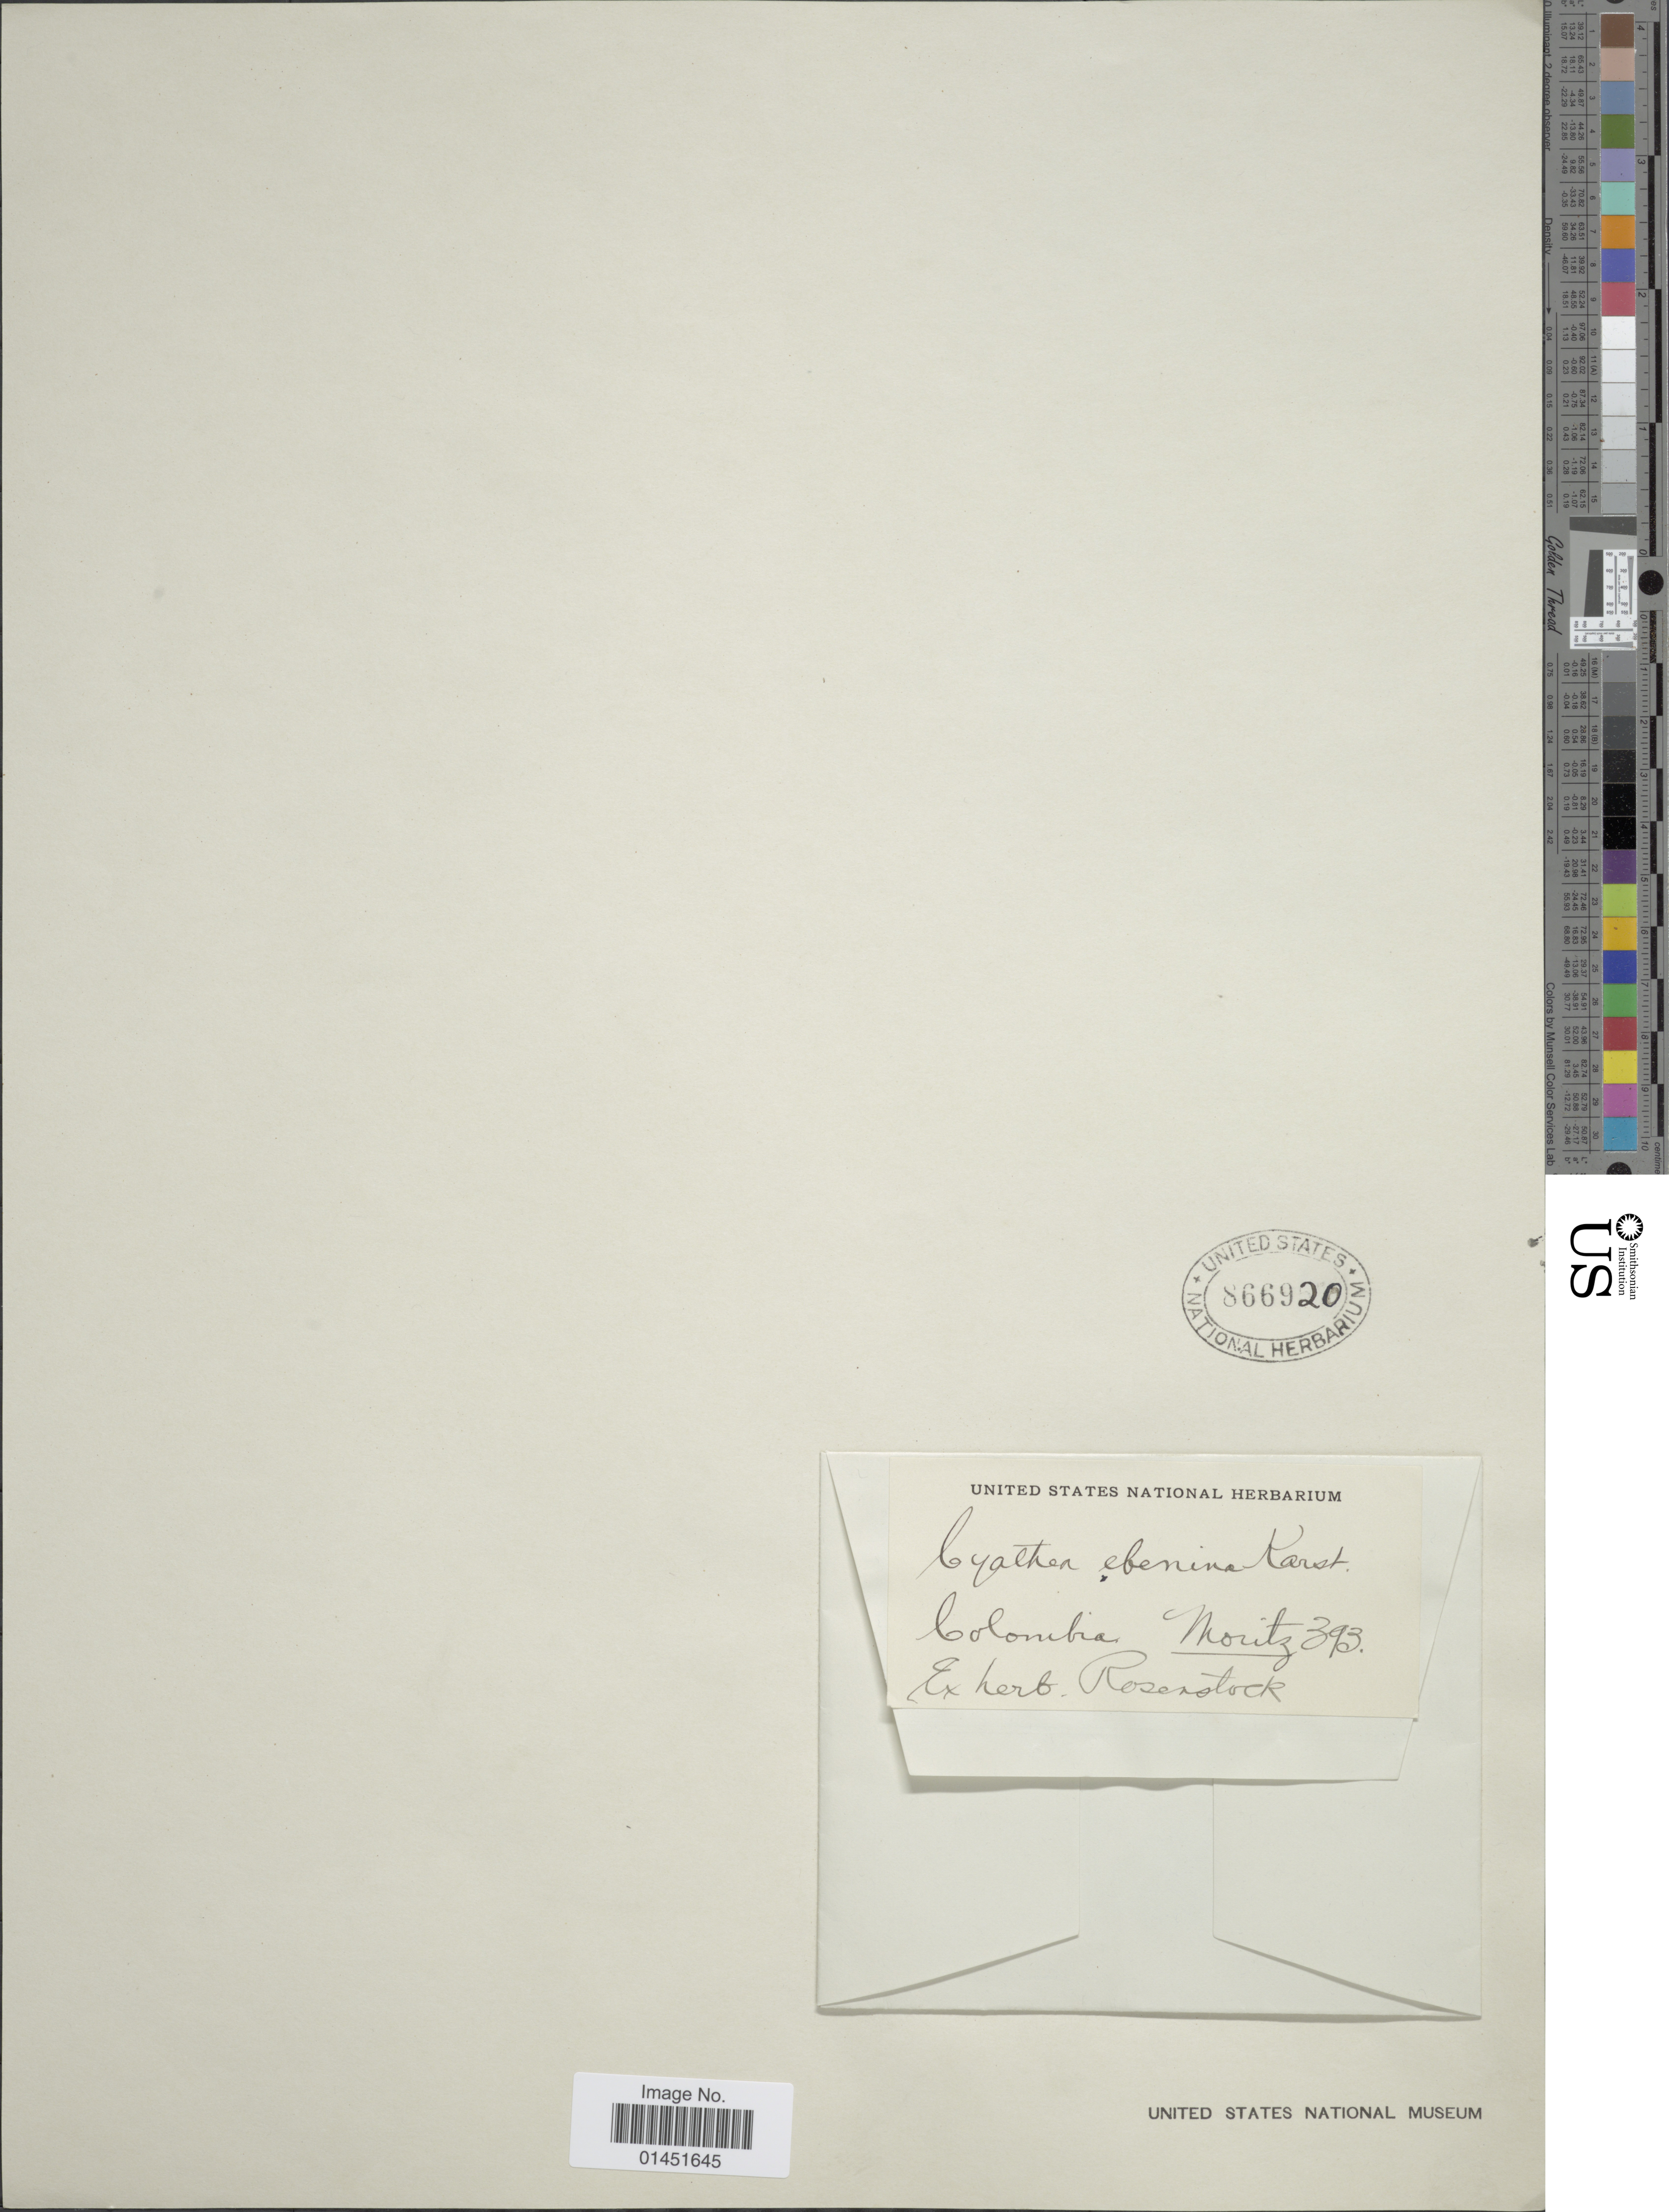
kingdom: Plantae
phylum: Tracheophyta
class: Polypodiopsida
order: Cyatheales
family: Cyatheaceae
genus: Cyathea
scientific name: Cyathea ebenina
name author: H. Karst.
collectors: Moritz, --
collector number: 393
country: Colombia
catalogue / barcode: US 866920